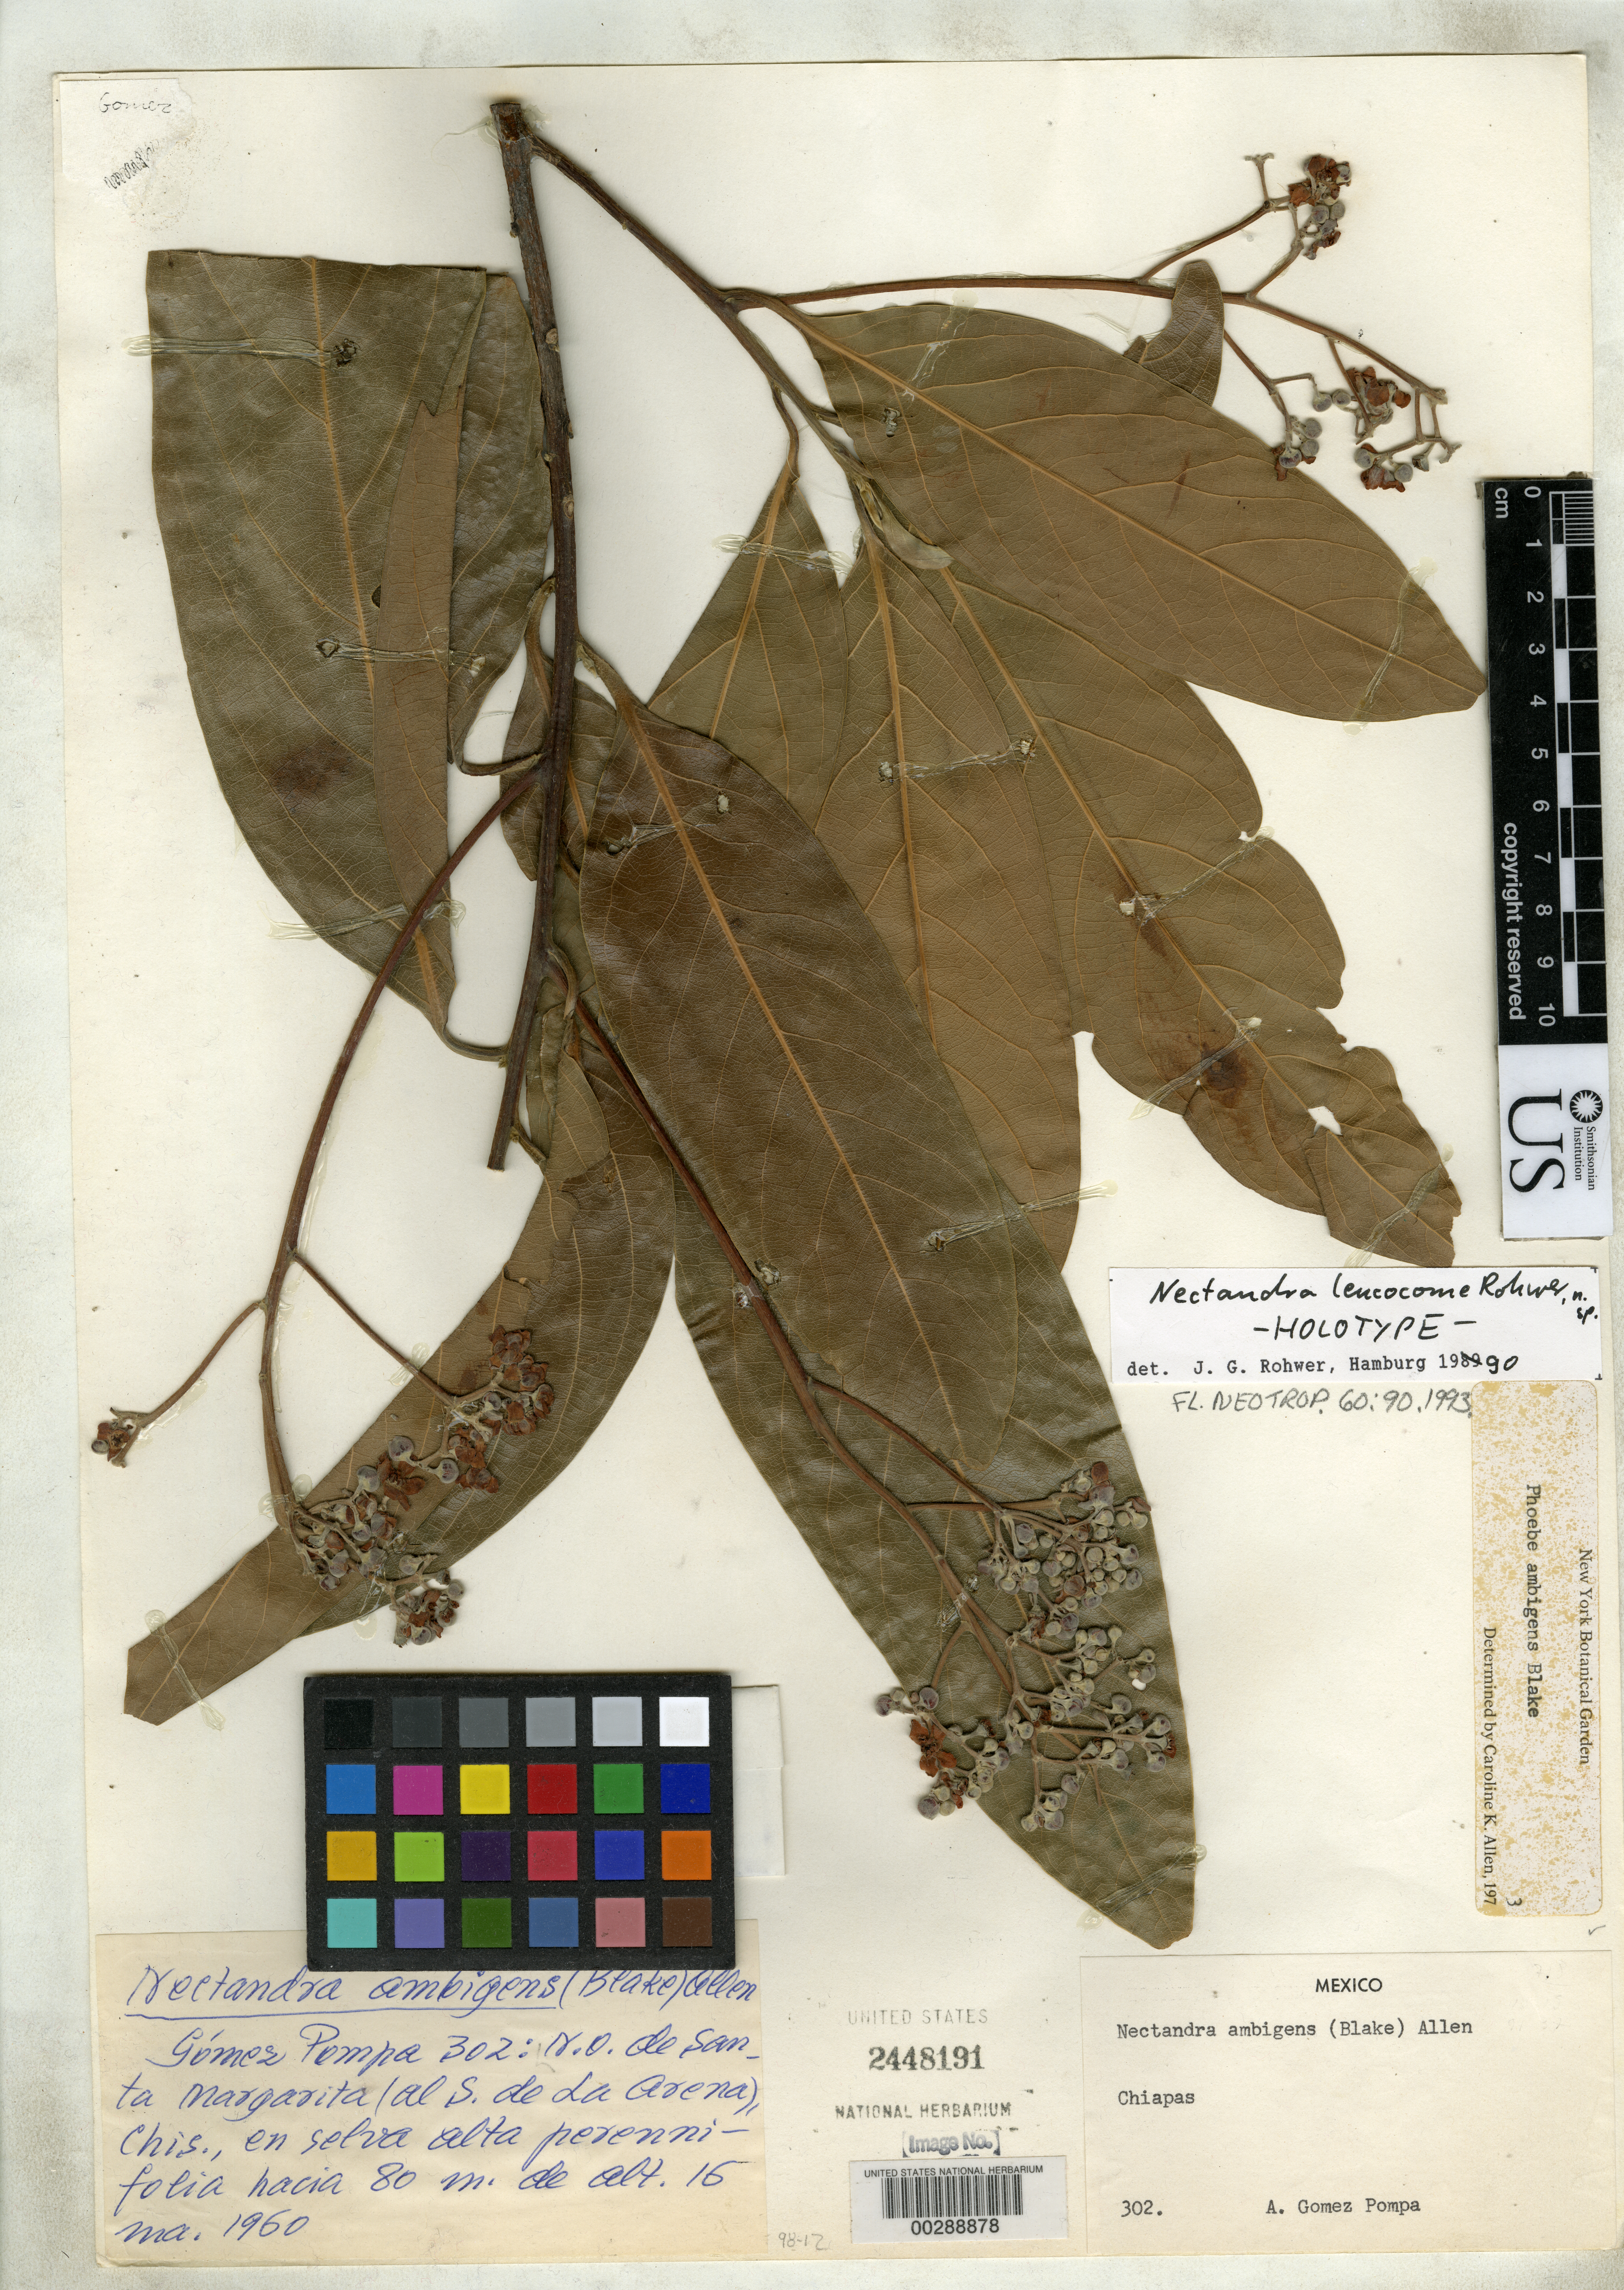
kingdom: Plantae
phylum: Tracheophyta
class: Magnoliopsida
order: Laurales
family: Lauraceae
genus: Nectandra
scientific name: Nectandra leucocome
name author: Rohwer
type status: Holotype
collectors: A. Gómez Pompa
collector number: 302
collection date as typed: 16 Mar 1960 or 16 May 1960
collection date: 1960-03-16 or 1960-05-16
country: Mexico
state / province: Chiapas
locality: NW of Santa Margarita, S of La Arena.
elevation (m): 1100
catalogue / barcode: US 2448191